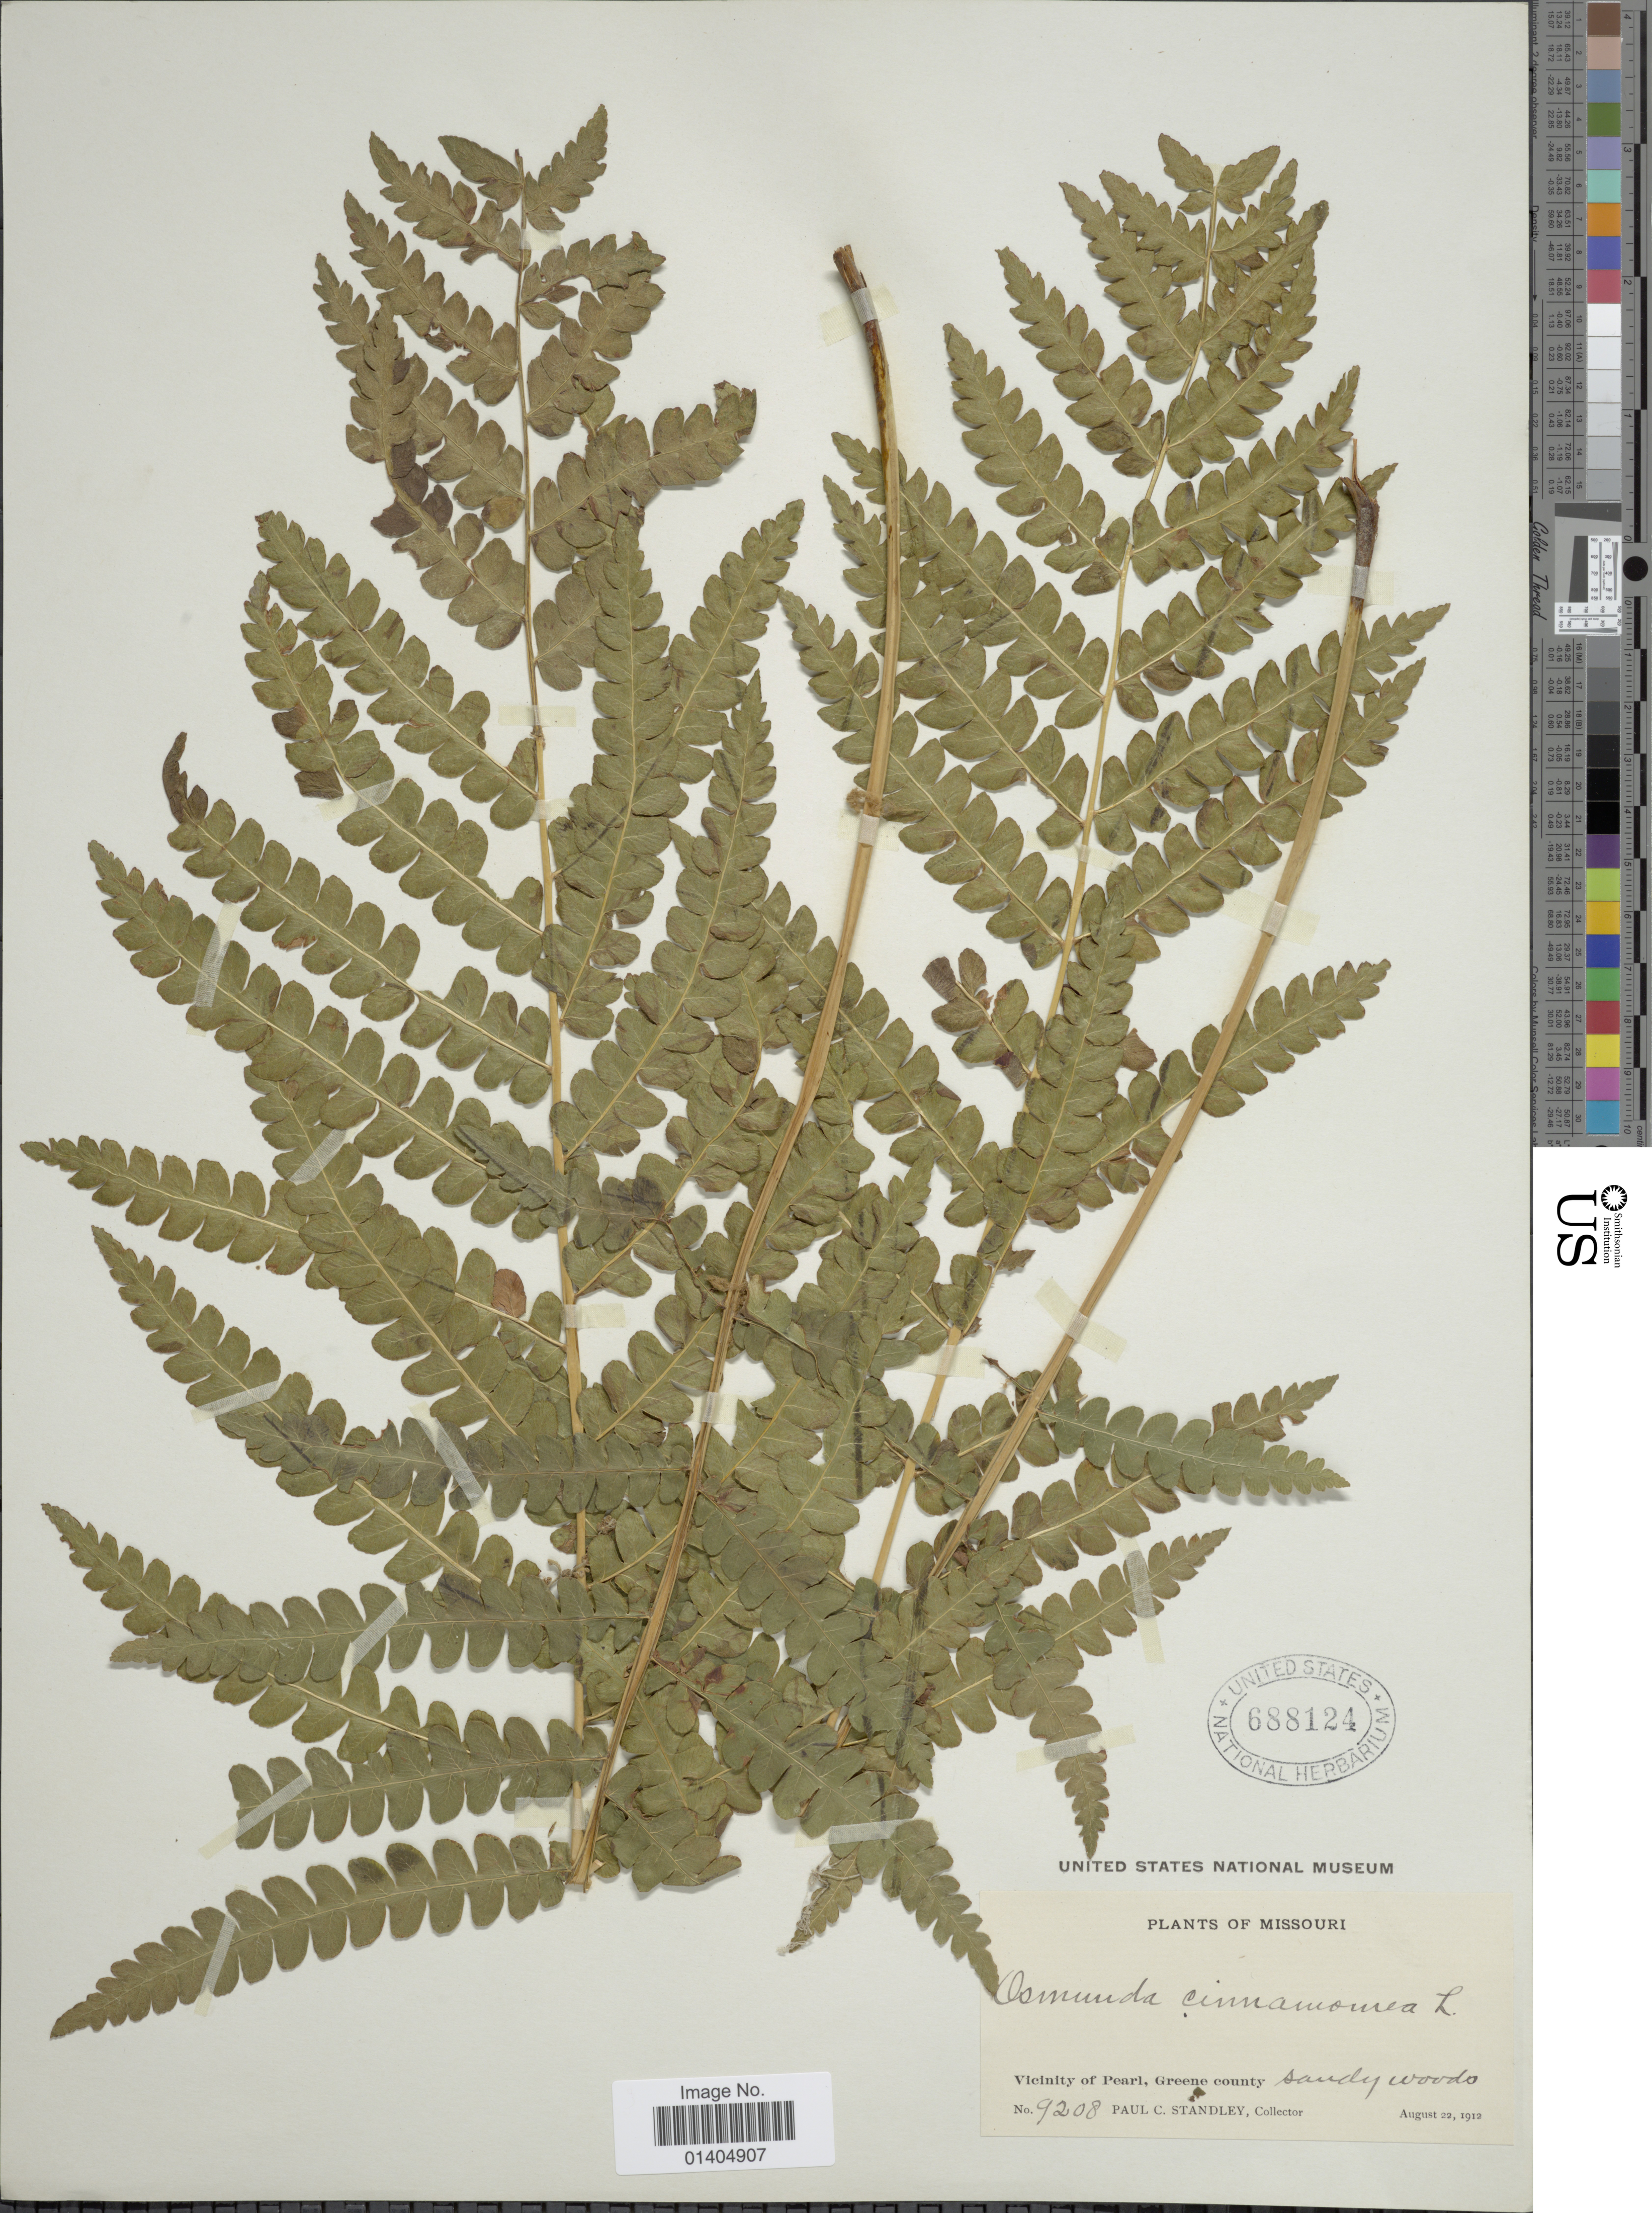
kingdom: Plantae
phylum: Tracheophyta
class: Polypodiopsida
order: Osmundales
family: Osmundaceae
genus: Osmundastrum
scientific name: Osmundastrum cinnamomeum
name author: (L.) C. Presl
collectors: P. C. Standley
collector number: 9208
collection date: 1912-08-22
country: United States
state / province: Missouri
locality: Vicinity of Pearl, Greene County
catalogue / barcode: US 688124